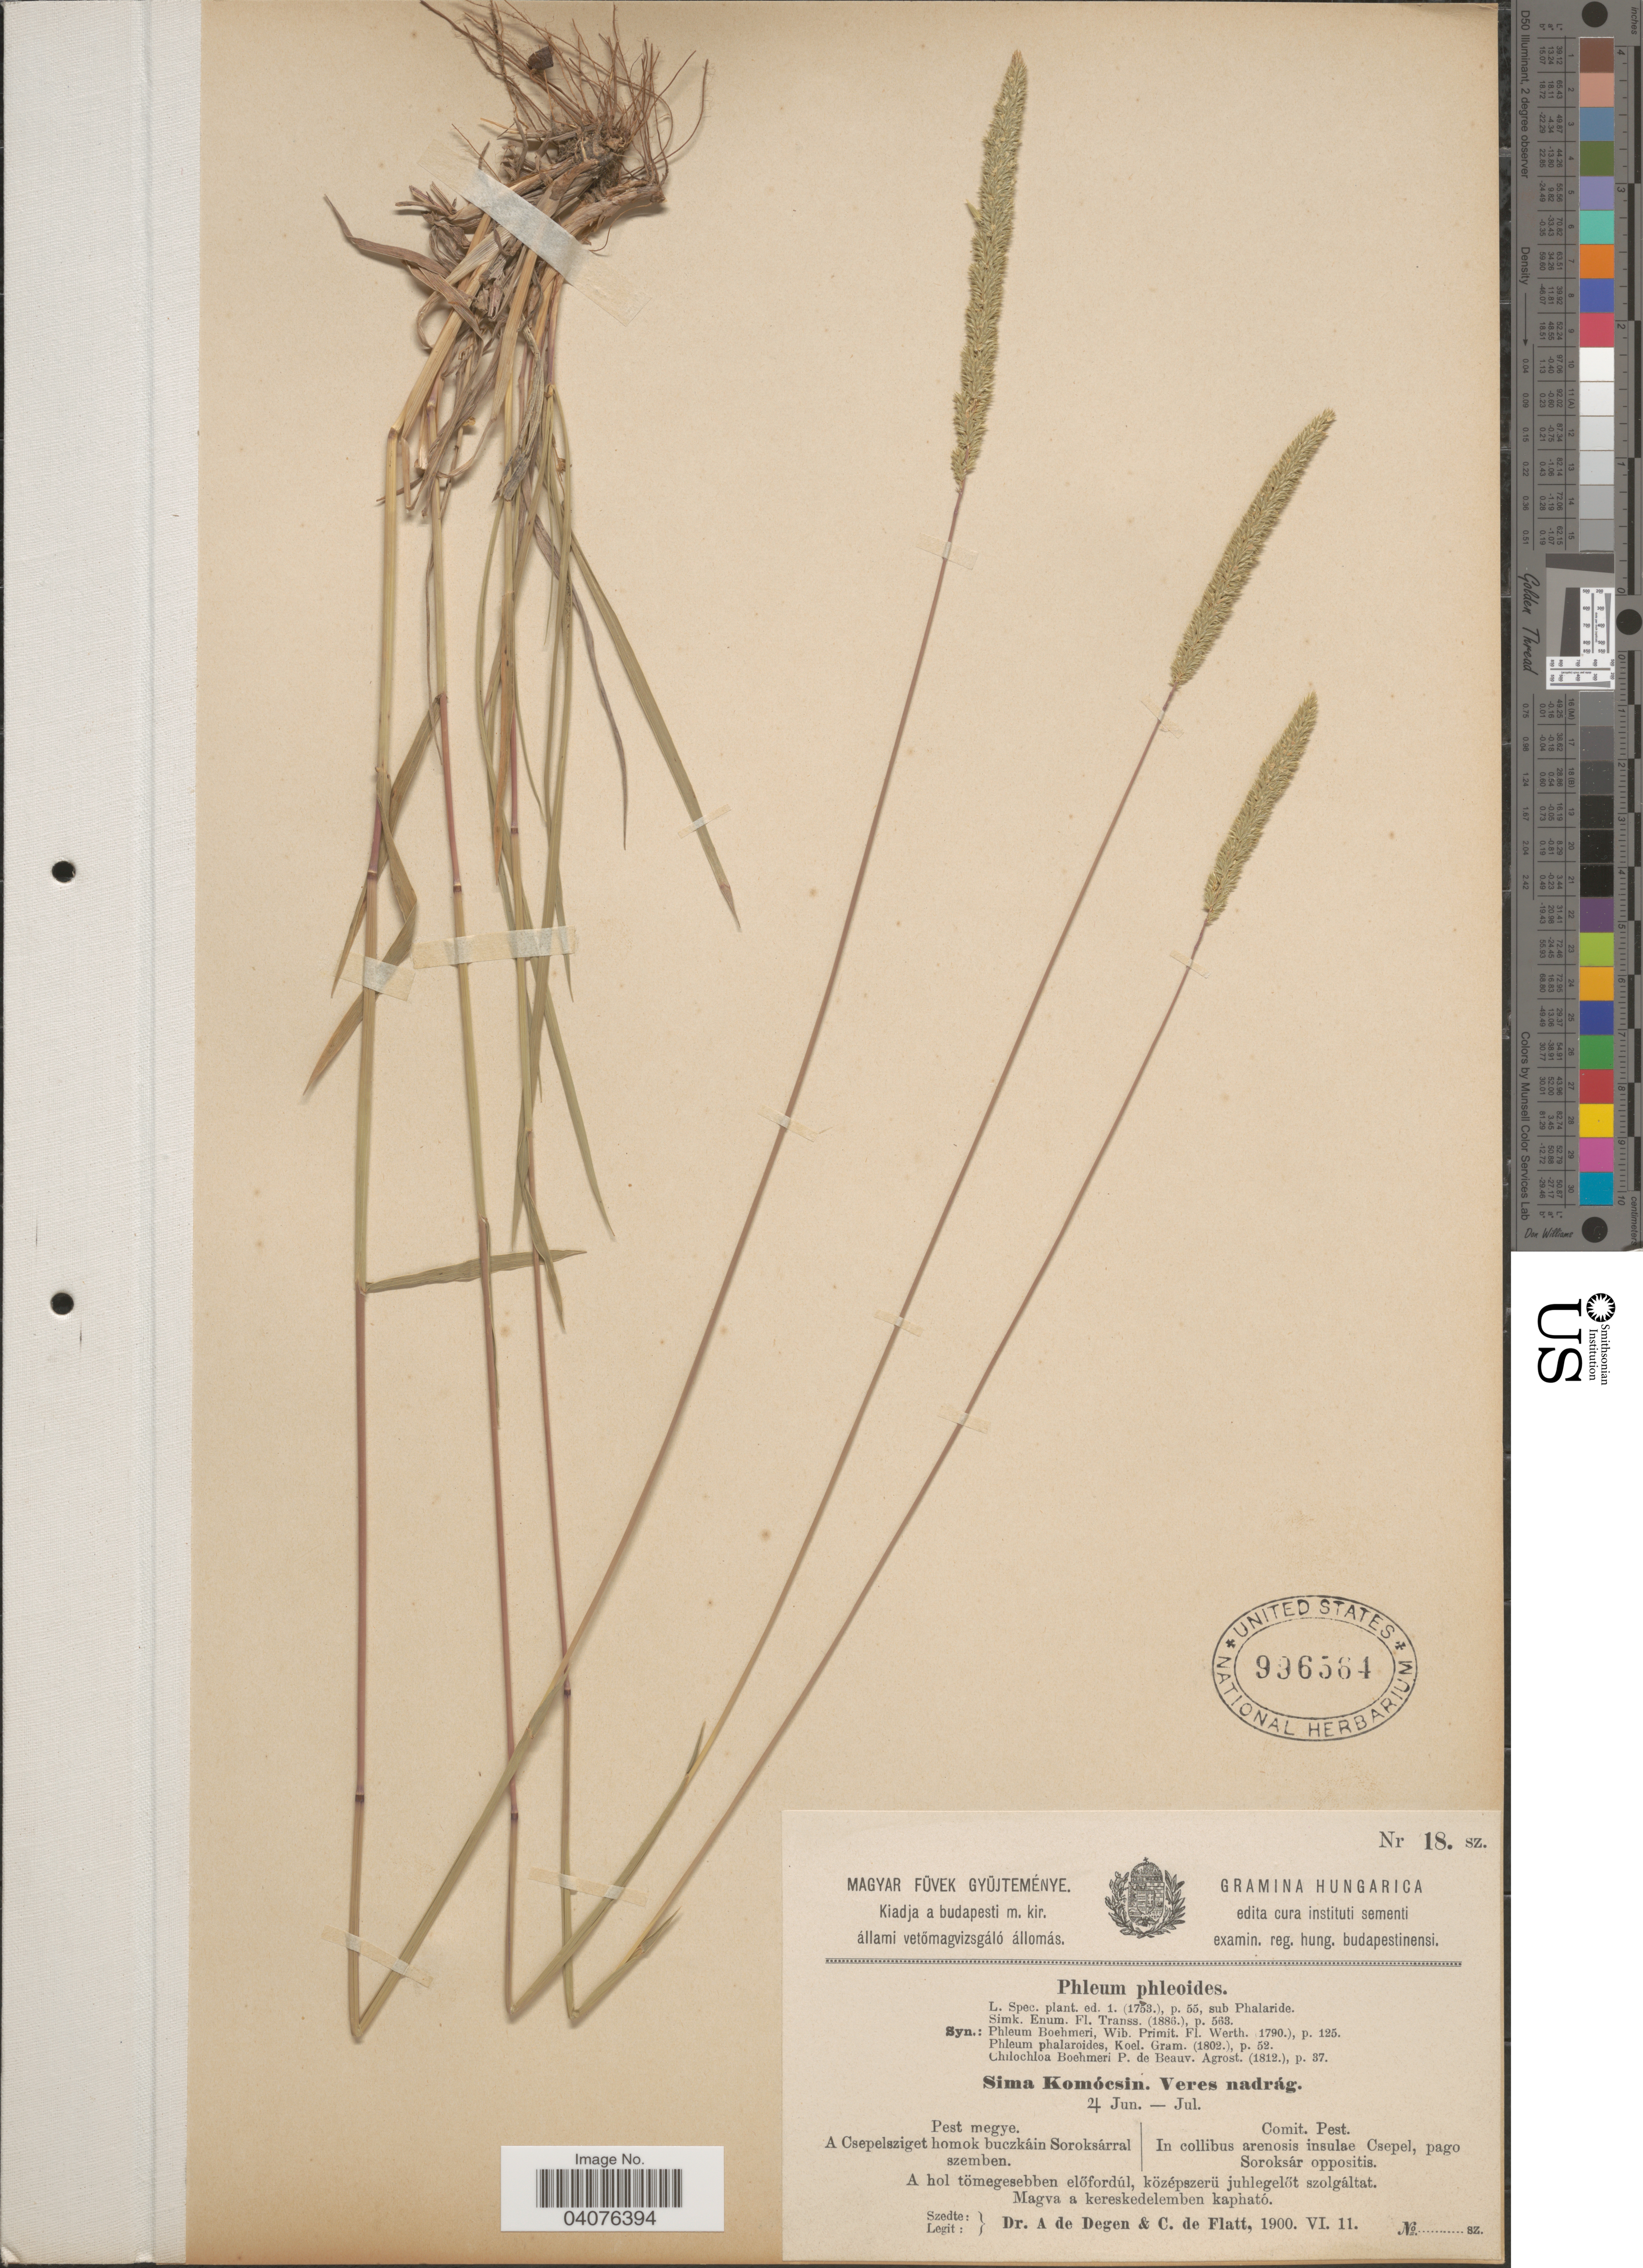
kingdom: Plantae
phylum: Tracheophyta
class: Liliopsida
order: Poales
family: Poaceae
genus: Phleum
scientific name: Phleum phleoides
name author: (L.) H. Karst.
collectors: A. Degen & C. de Flatt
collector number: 18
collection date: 1900-06-11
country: Hungary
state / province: Pest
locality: Comit. Pest. In collibus arenosis insulae Csepel, pago Soroksár oppositis.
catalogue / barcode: US 996564